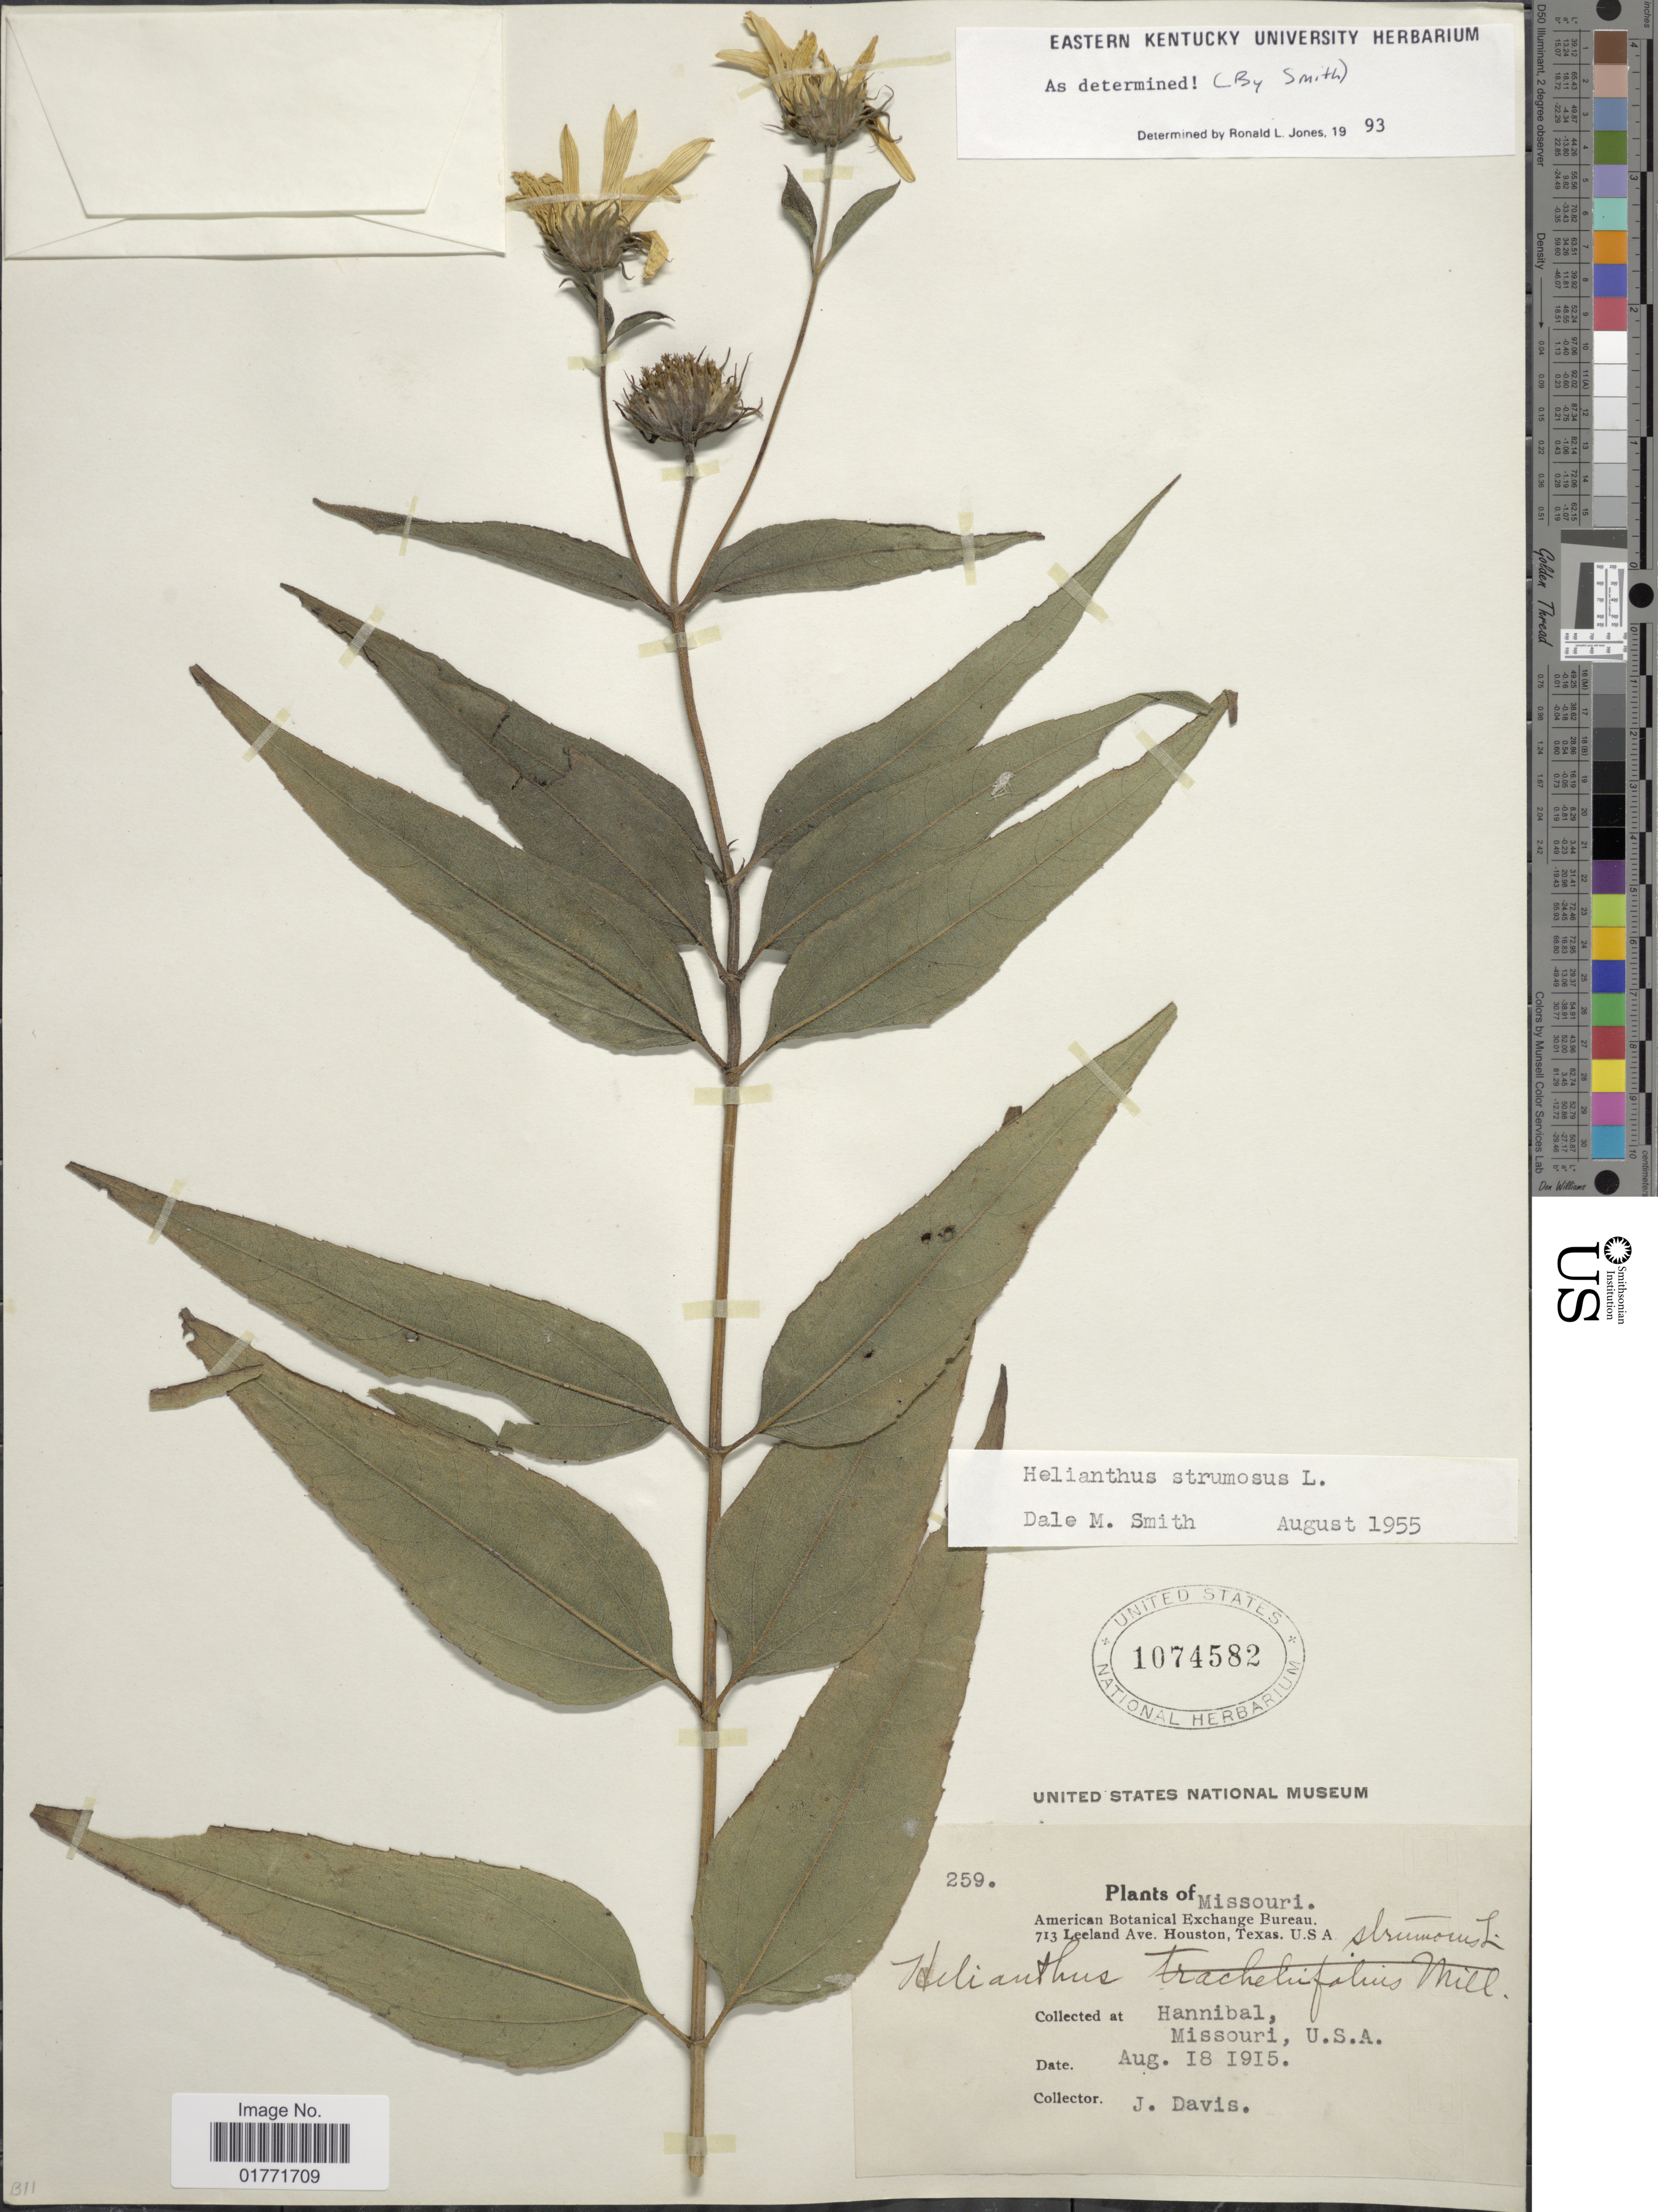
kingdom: Plantae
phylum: Tracheophyta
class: Magnoliopsida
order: Asterales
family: Asteraceae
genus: Helianthus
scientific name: Helianthus strumosus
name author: L.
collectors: J. Davis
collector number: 259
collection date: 1915-08-18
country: United States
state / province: Missouri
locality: Hannibal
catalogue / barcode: US 1074582